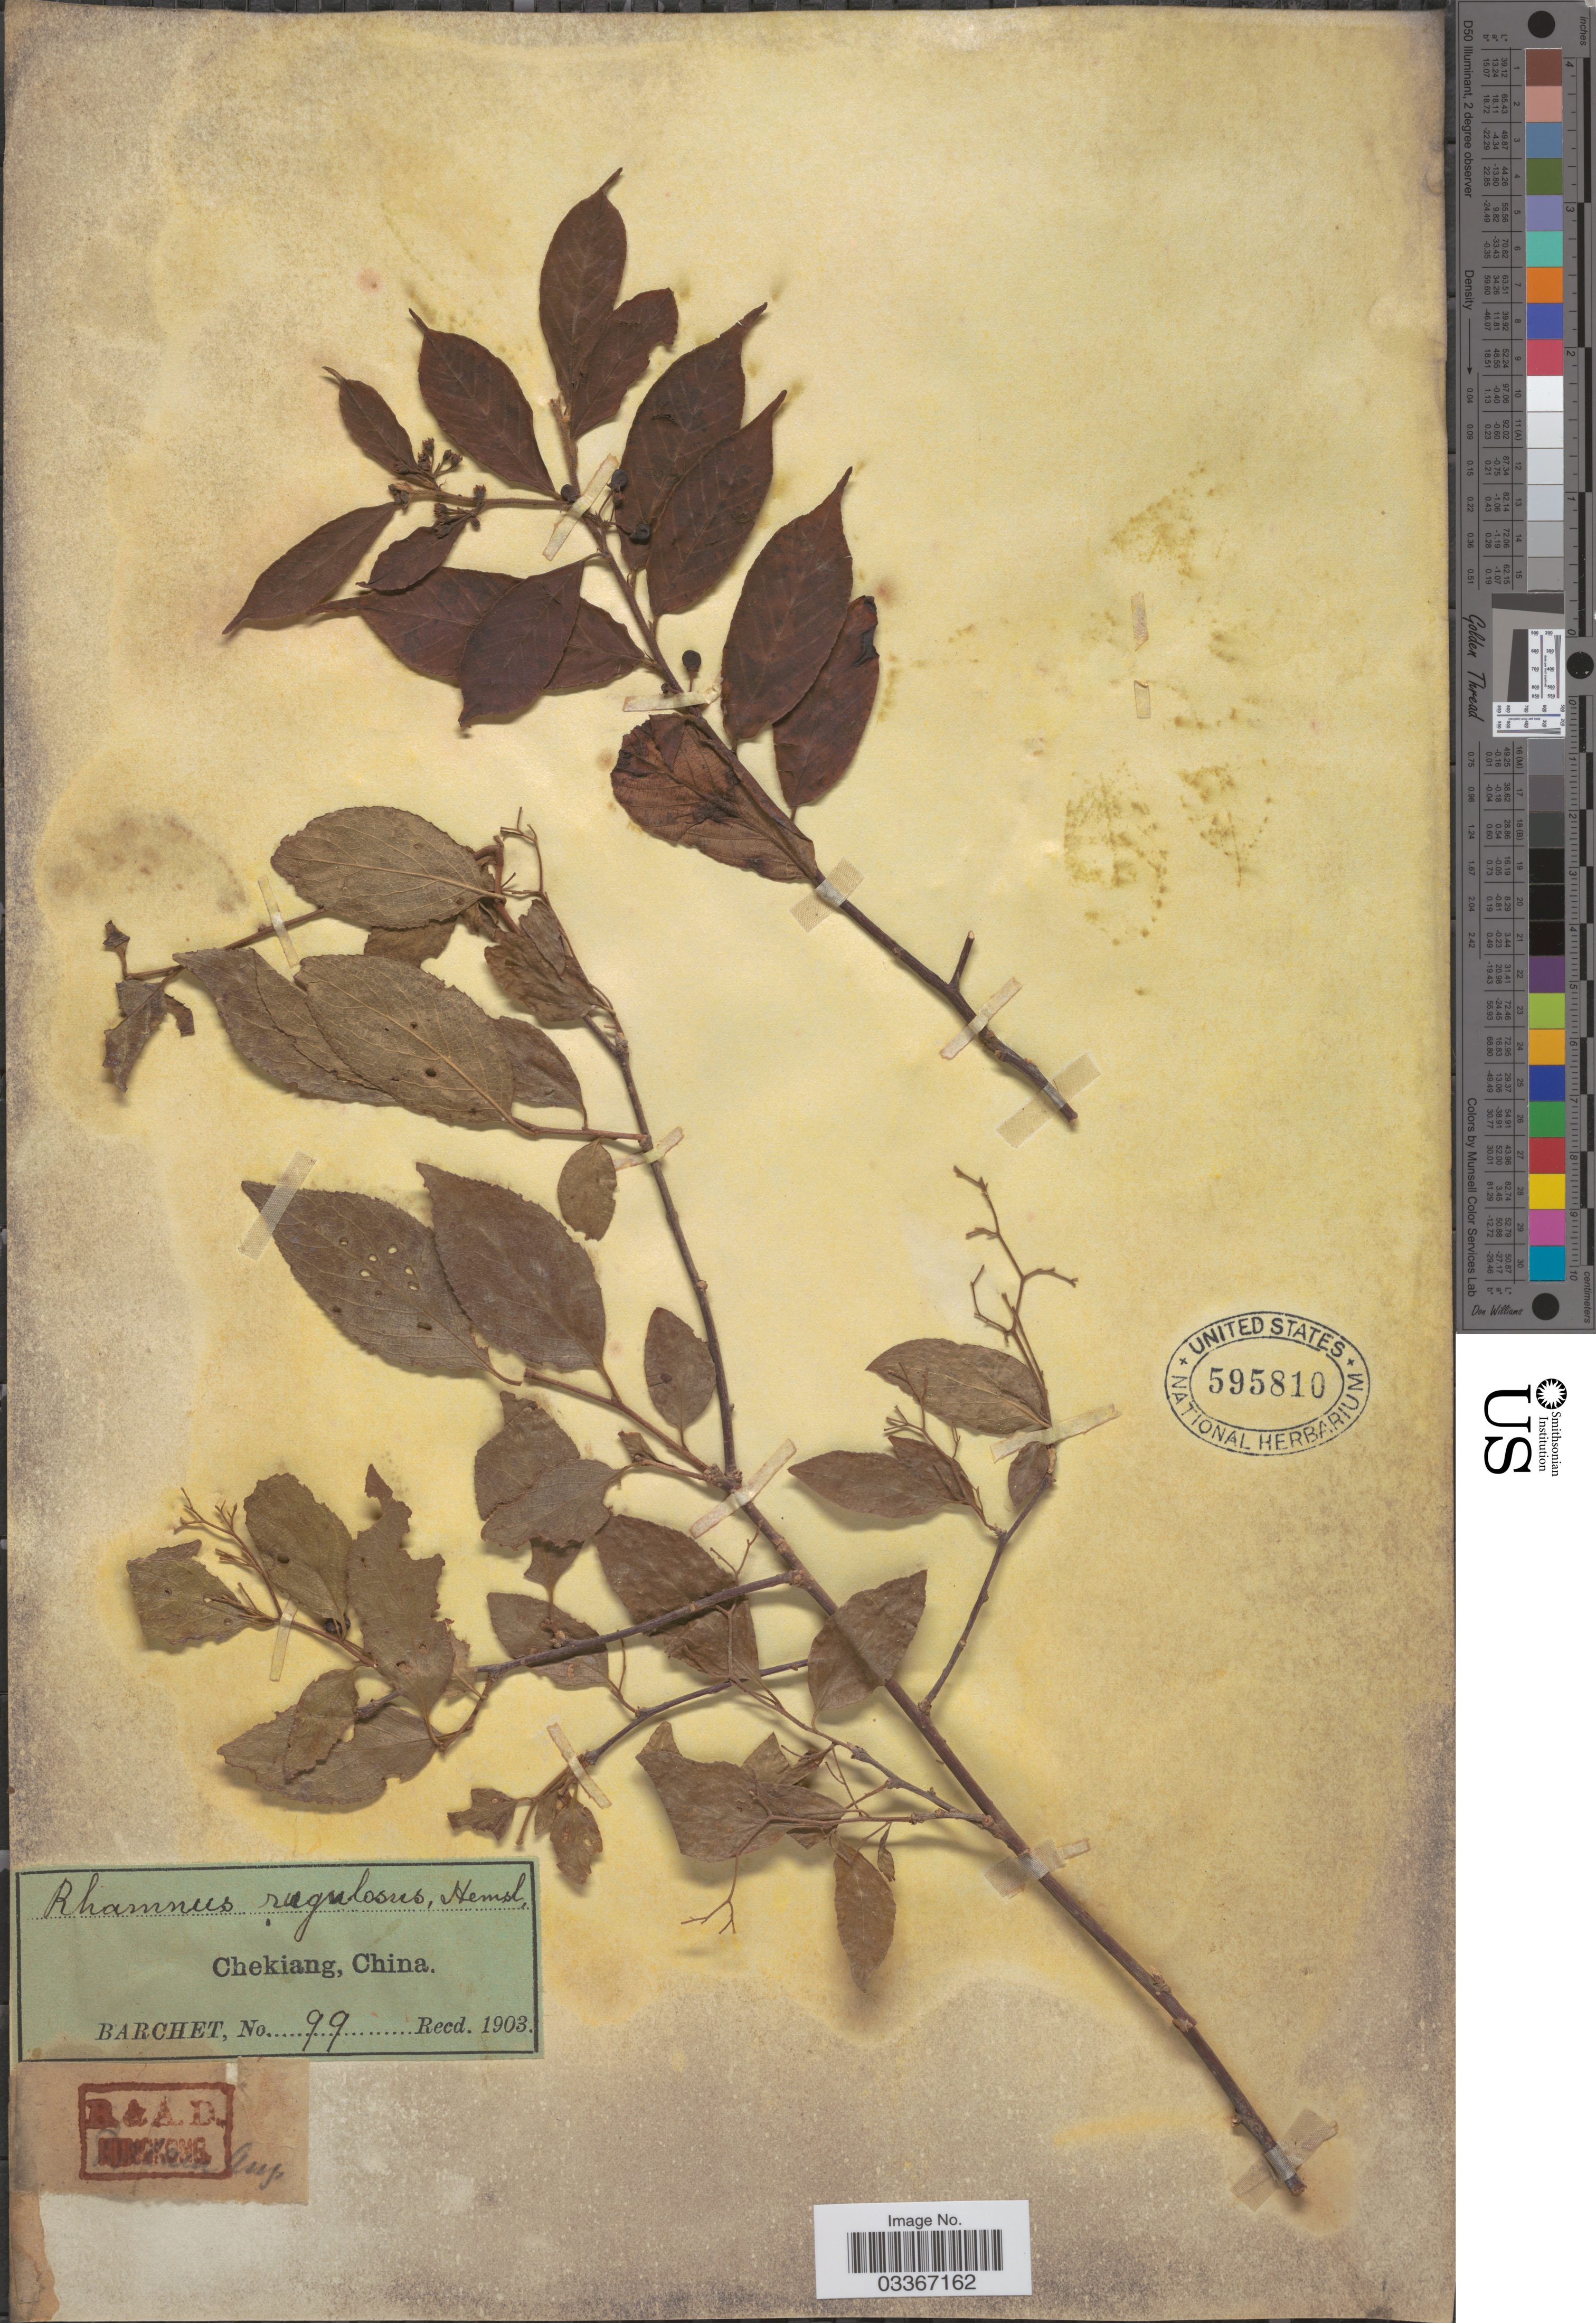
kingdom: Plantae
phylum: Tracheophyta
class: Magnoliopsida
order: Rosales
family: Rhamnaceae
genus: Rhamnus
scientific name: Rhamnus rugulosa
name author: Hemsl.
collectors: Barchet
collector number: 99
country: China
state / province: Zhejiang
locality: Chekiang.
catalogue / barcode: US 595810